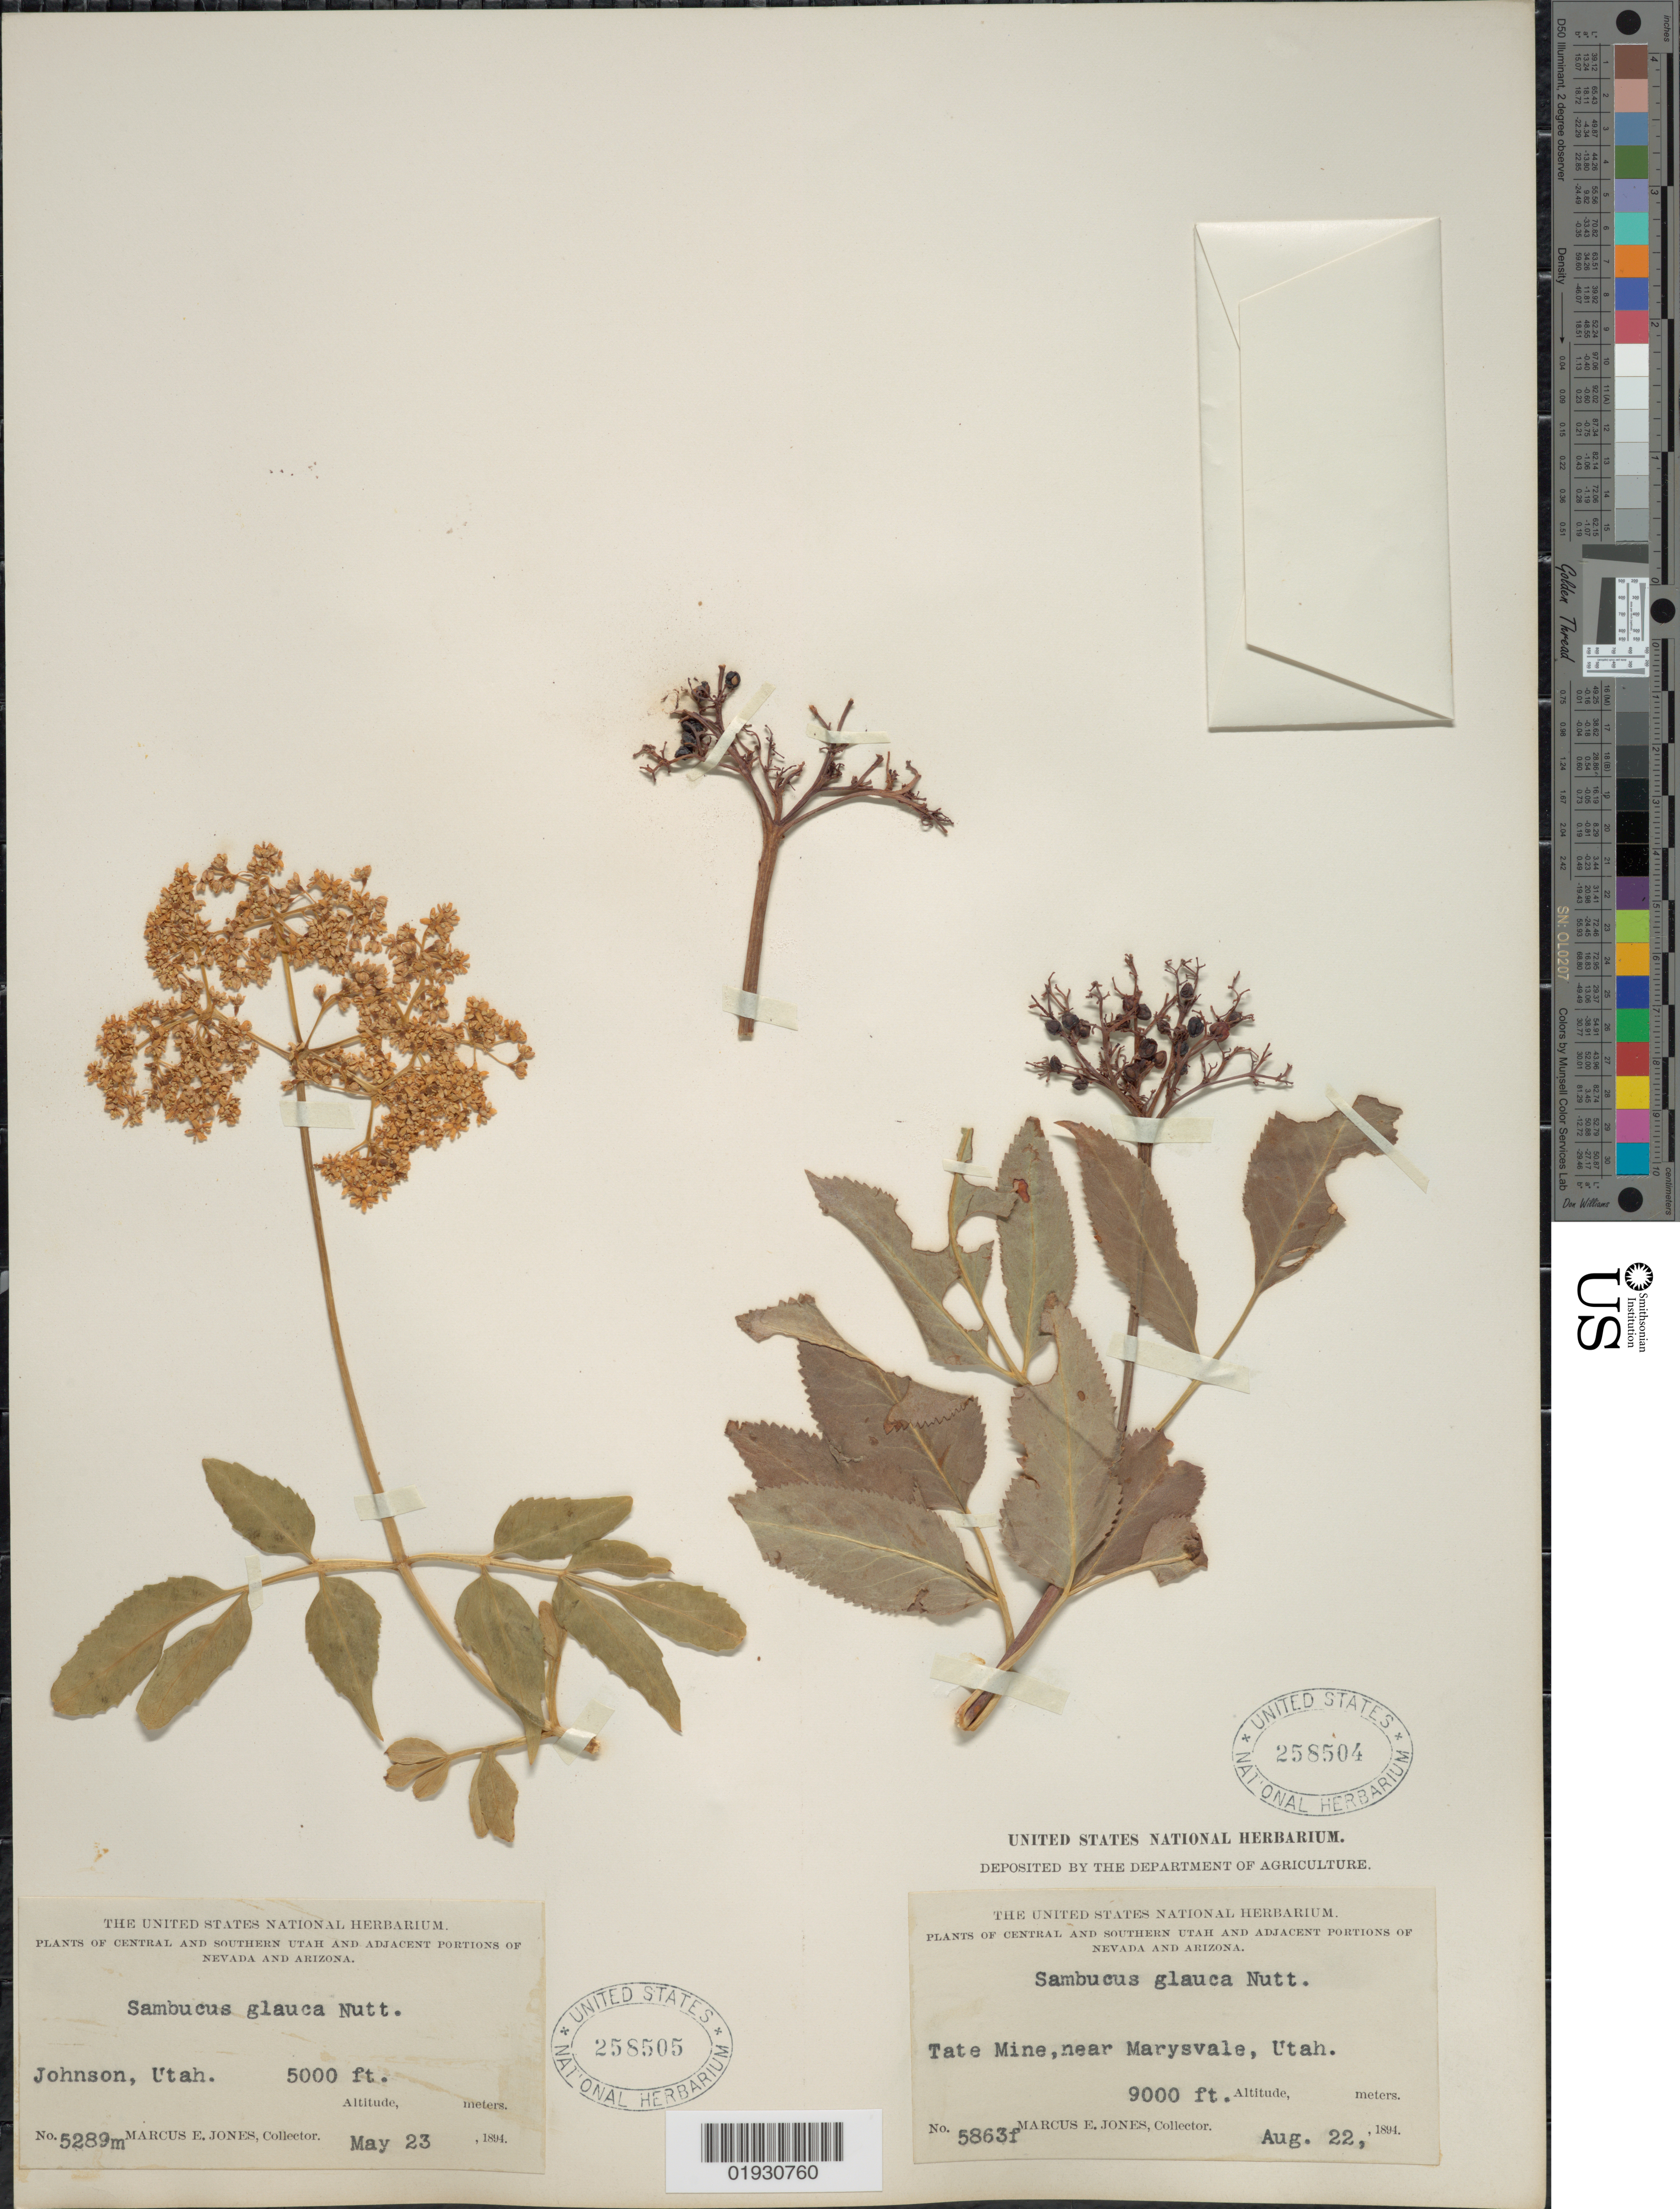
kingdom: Plantae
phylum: Tracheophyta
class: Magnoliopsida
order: Dipsacales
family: Viburnaceae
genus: Sambucus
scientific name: Sambucus cerulea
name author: Raf.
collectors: M. E. Jones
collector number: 5289m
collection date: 1894-05-23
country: United States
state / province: Utah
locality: Central and Southern Utah and adjacent portions of Nevada and Arizona, Johnson.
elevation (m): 1524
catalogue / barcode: US 258505